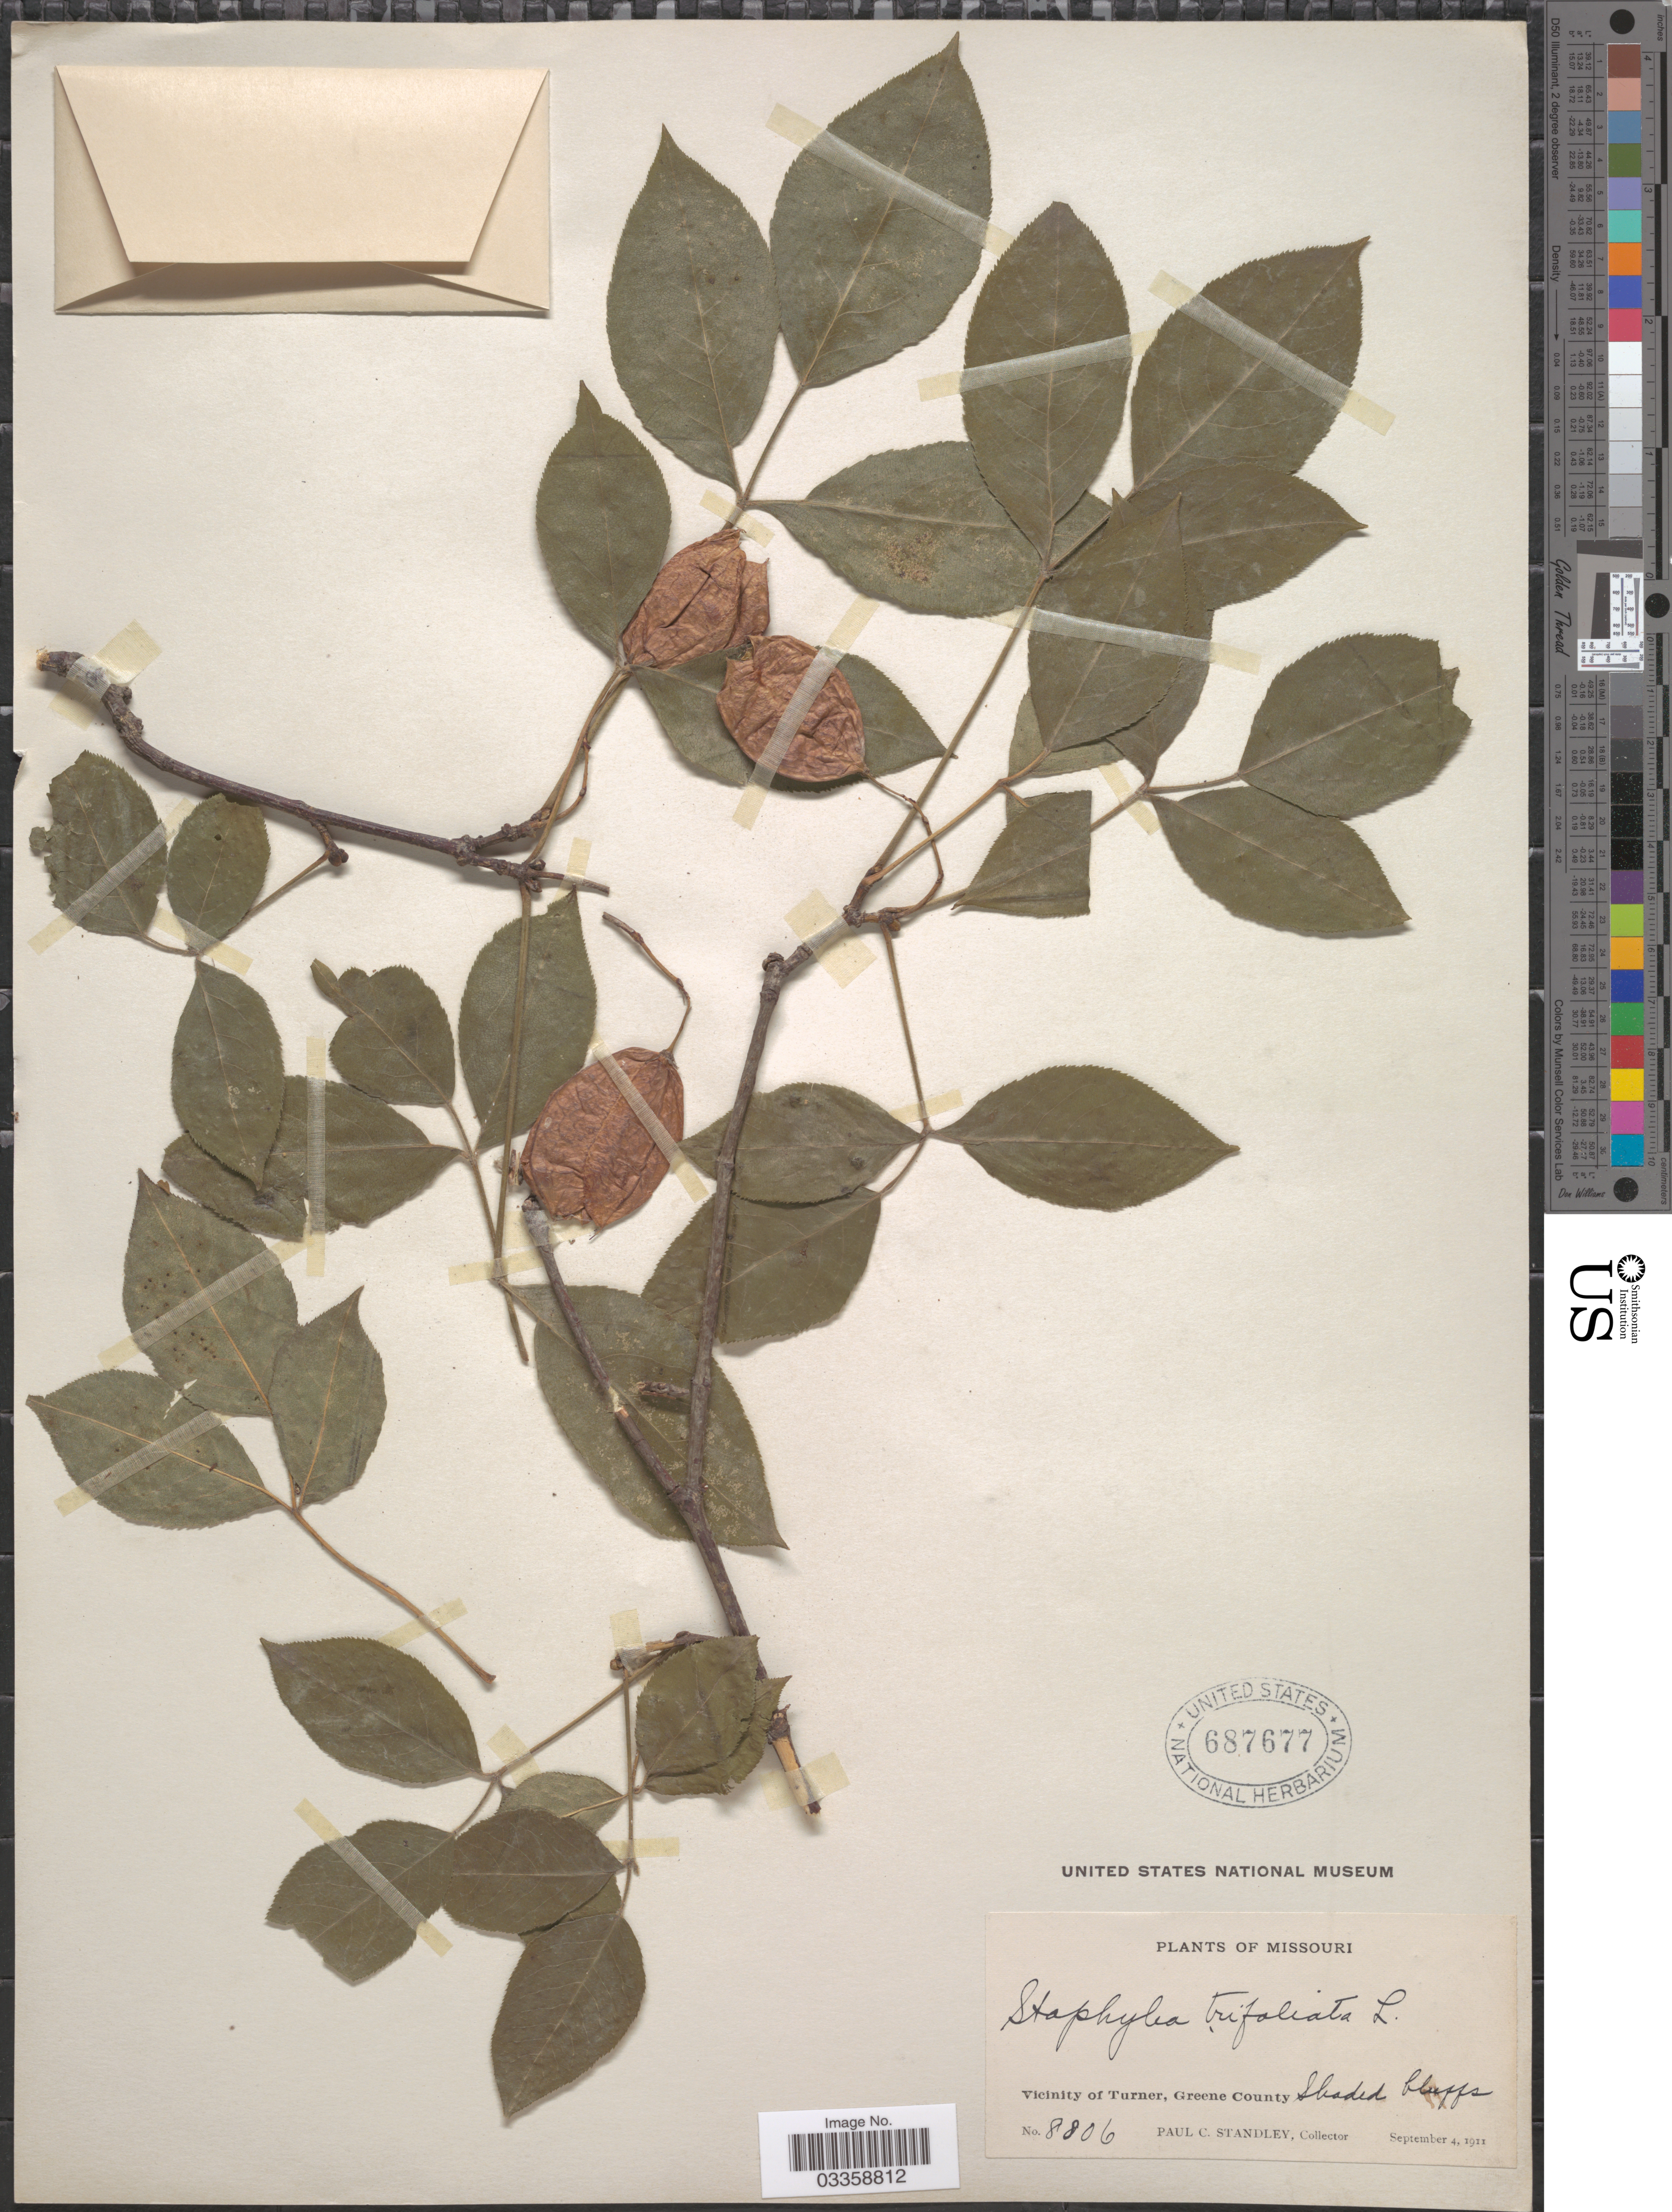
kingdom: Plantae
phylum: Tracheophyta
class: Magnoliopsida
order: Crossosomatales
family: Staphyleaceae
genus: Staphylea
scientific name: Staphylea trifolia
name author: L.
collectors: P. C. Standley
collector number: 8806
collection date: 1911-09-04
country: United States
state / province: Missouri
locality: Vicinity of Turner, Greene County.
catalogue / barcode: US 687677